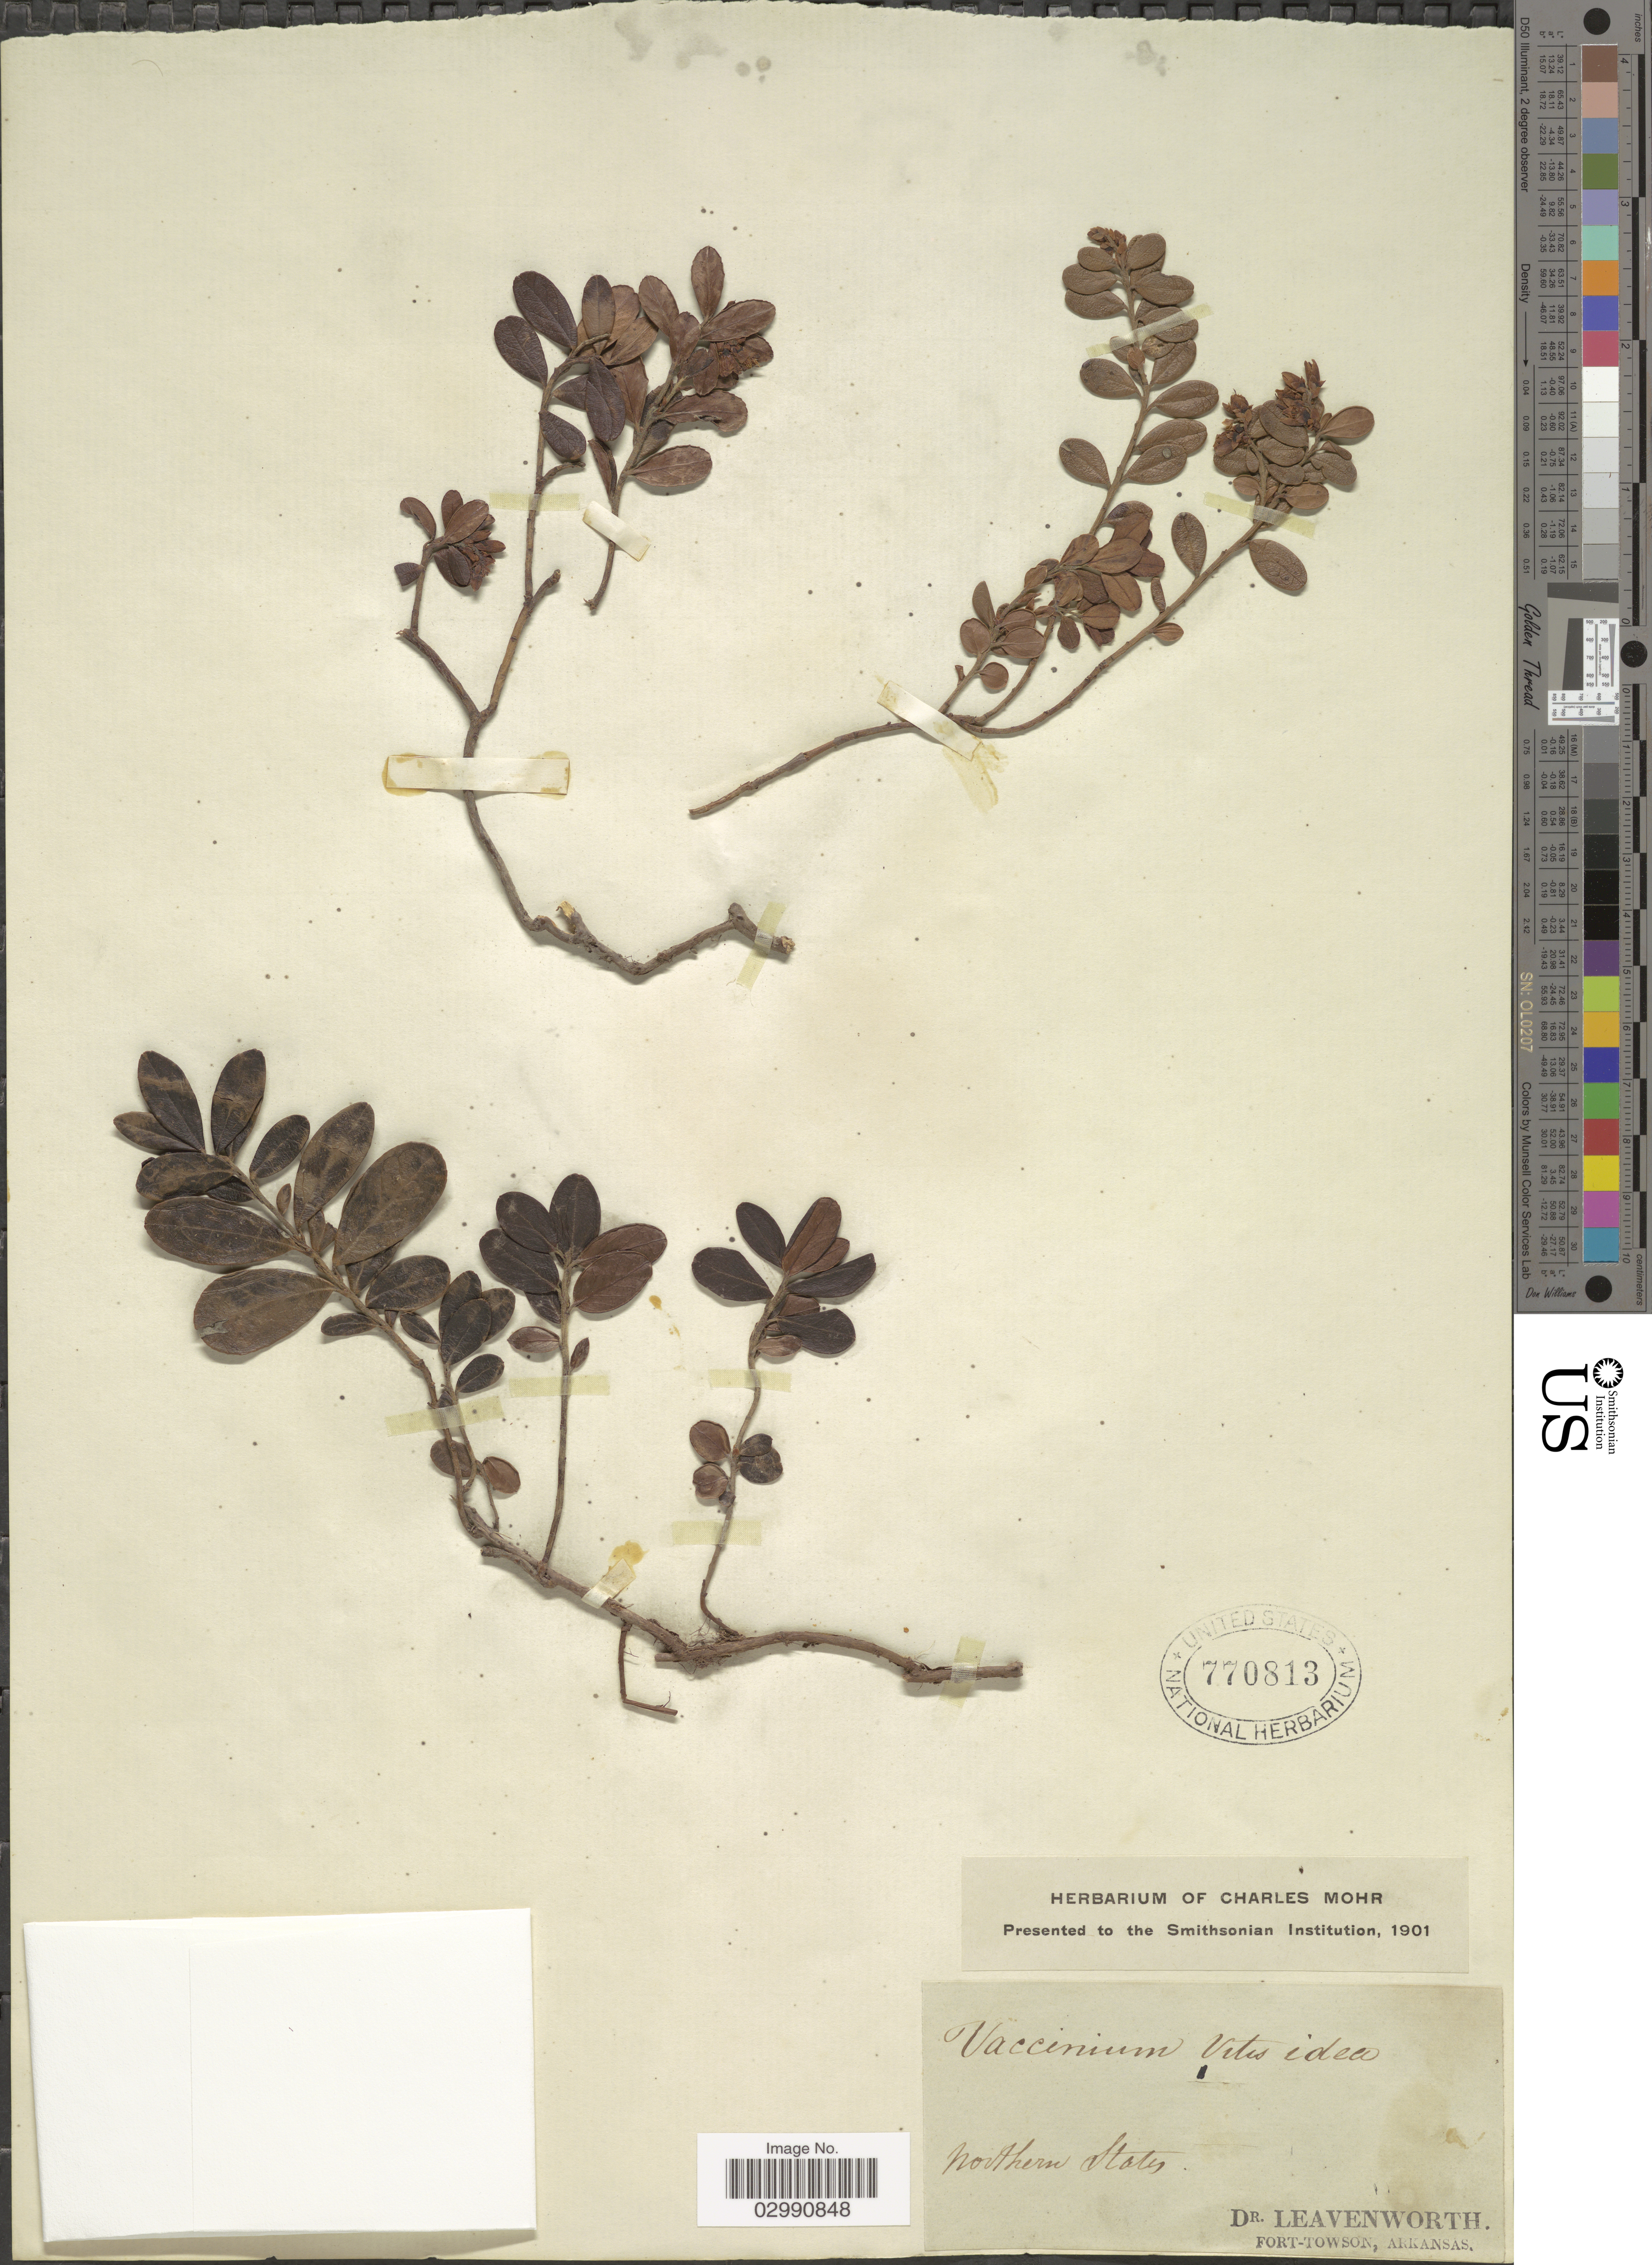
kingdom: Plantae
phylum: Tracheophyta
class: Magnoliopsida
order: Ericales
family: Ericaceae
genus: Vaccinium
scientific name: Vaccinium vitis-idaea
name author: L.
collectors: -. Leavenworth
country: United States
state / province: Arkansas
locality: Northern States. Fort-Towson.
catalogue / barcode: US 770813